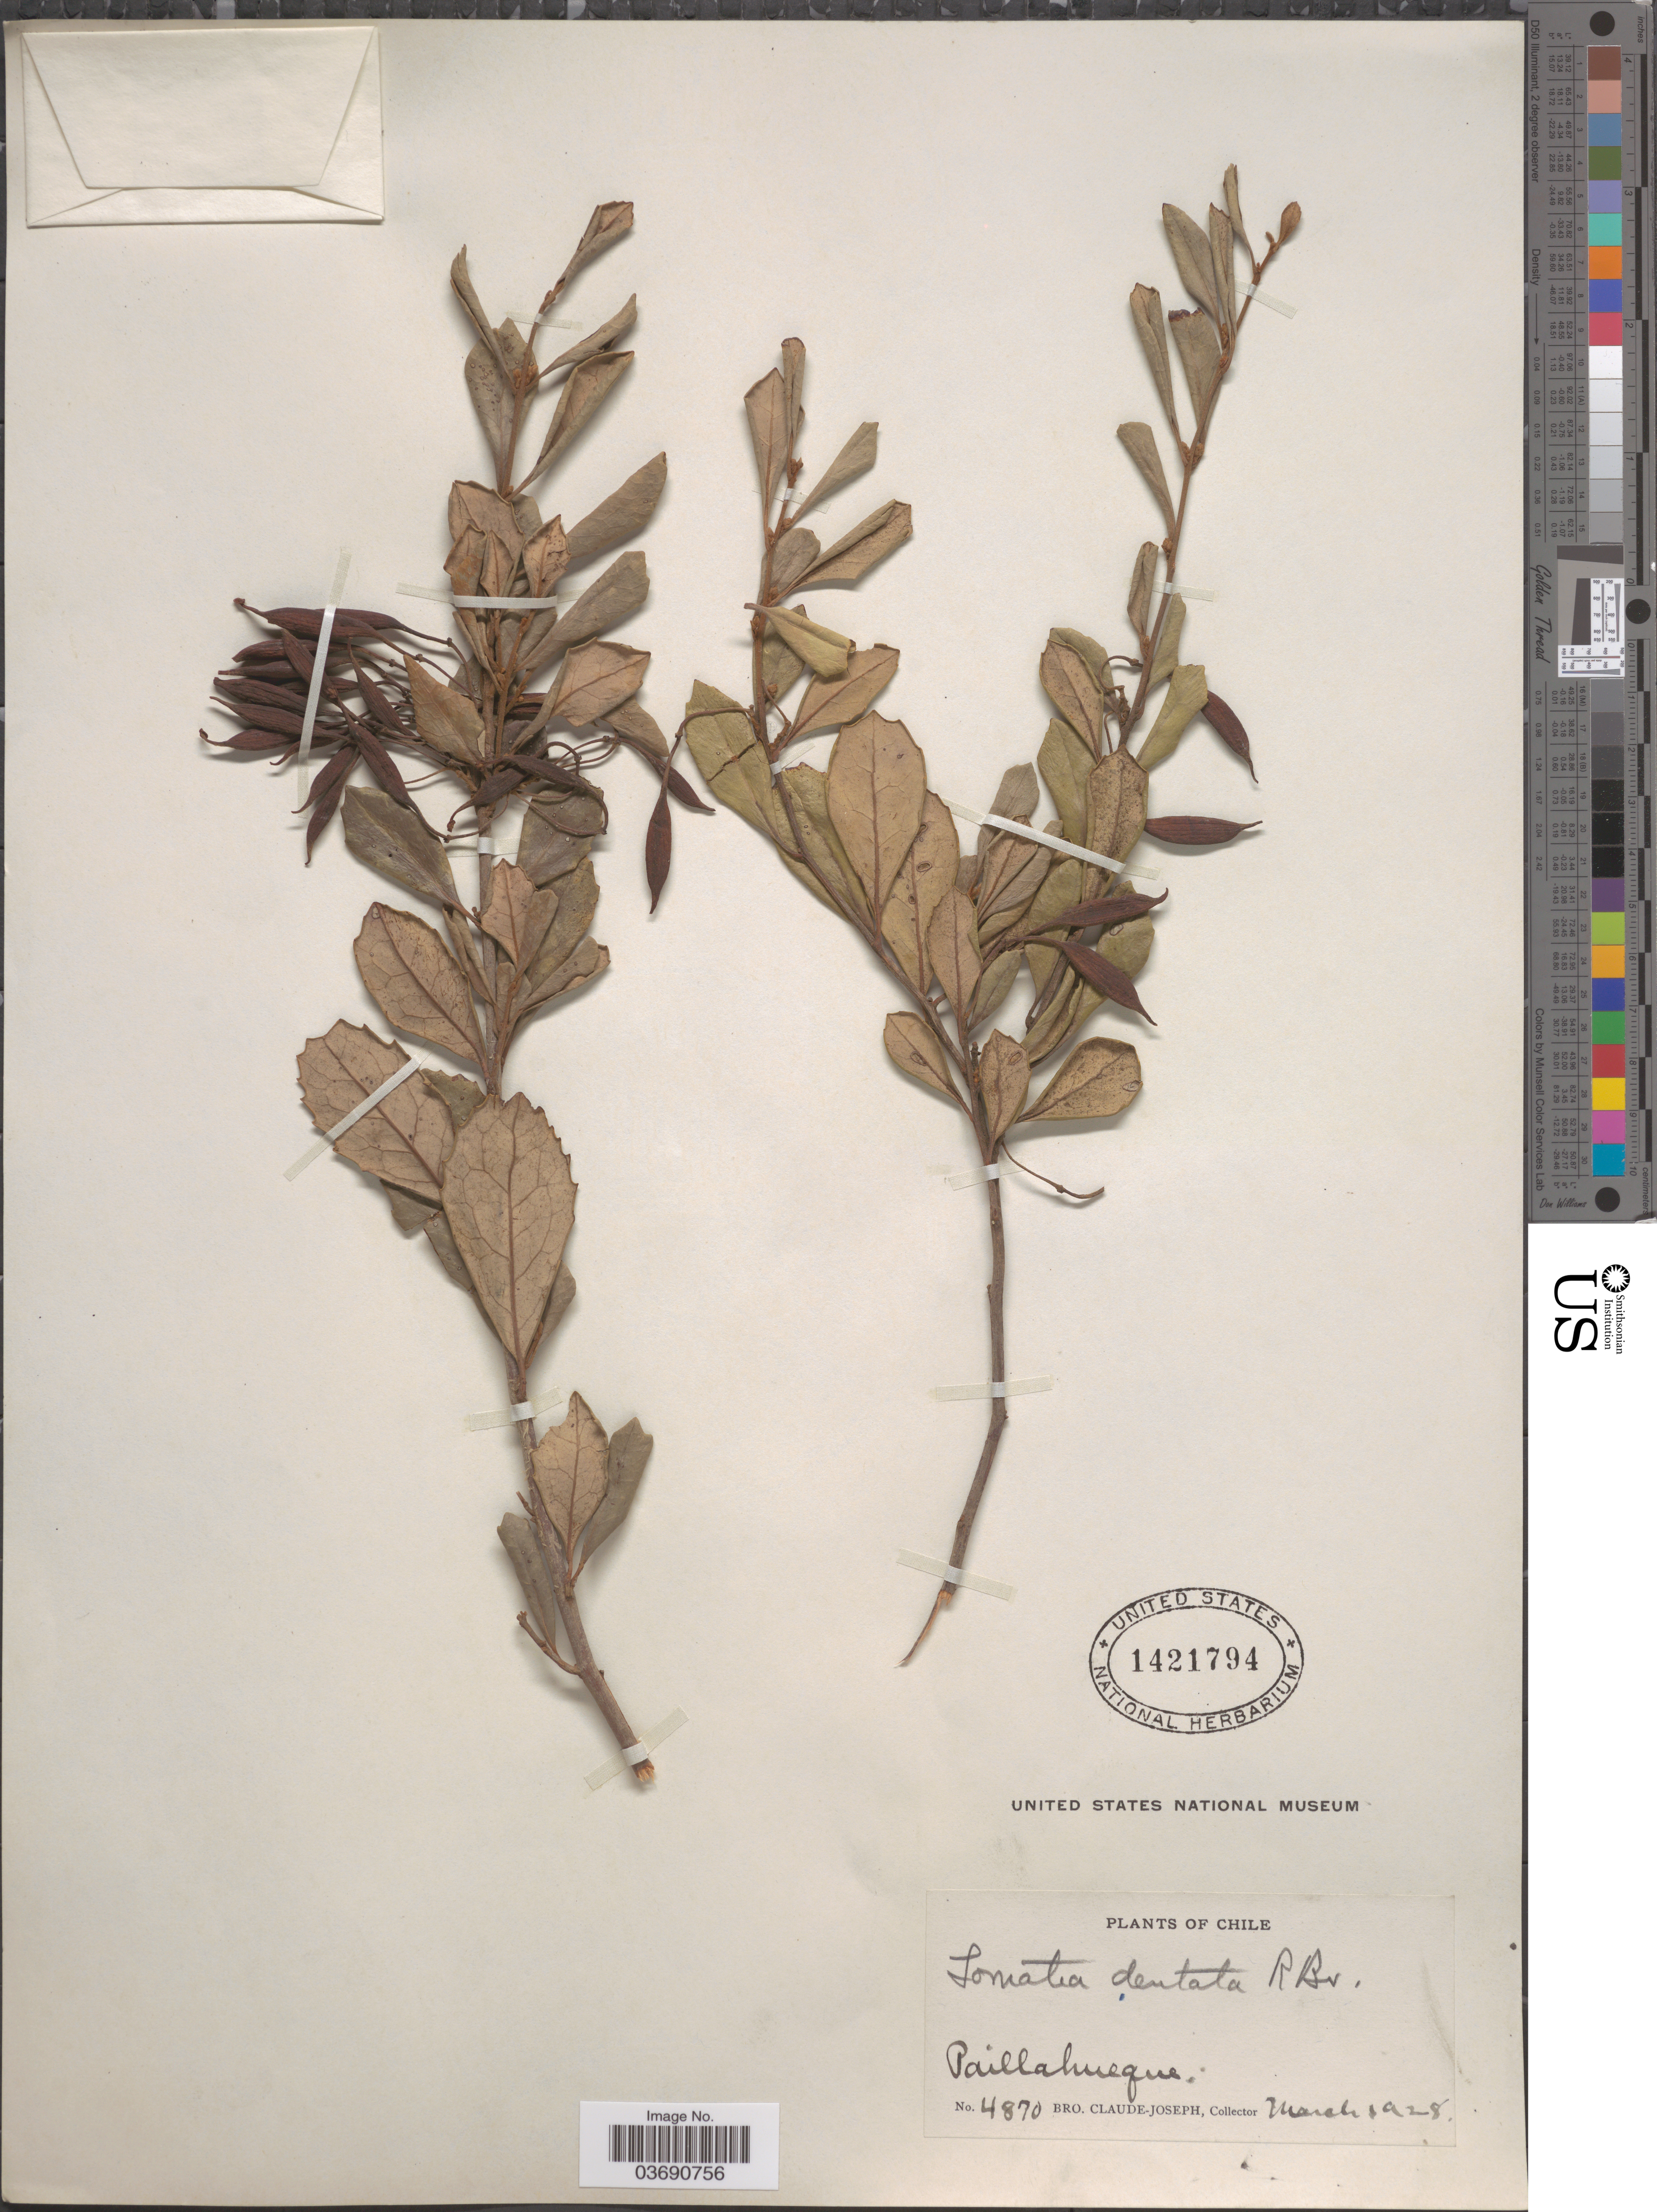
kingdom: Plantae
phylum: Tracheophyta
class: Magnoliopsida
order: Proteales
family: Proteaceae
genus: Lomatia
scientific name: Lomatia dentata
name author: R. Br.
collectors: Bro. Claude-Joseph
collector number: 4870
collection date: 1928-03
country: Chile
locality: Paillahueque.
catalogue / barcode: US 1421794